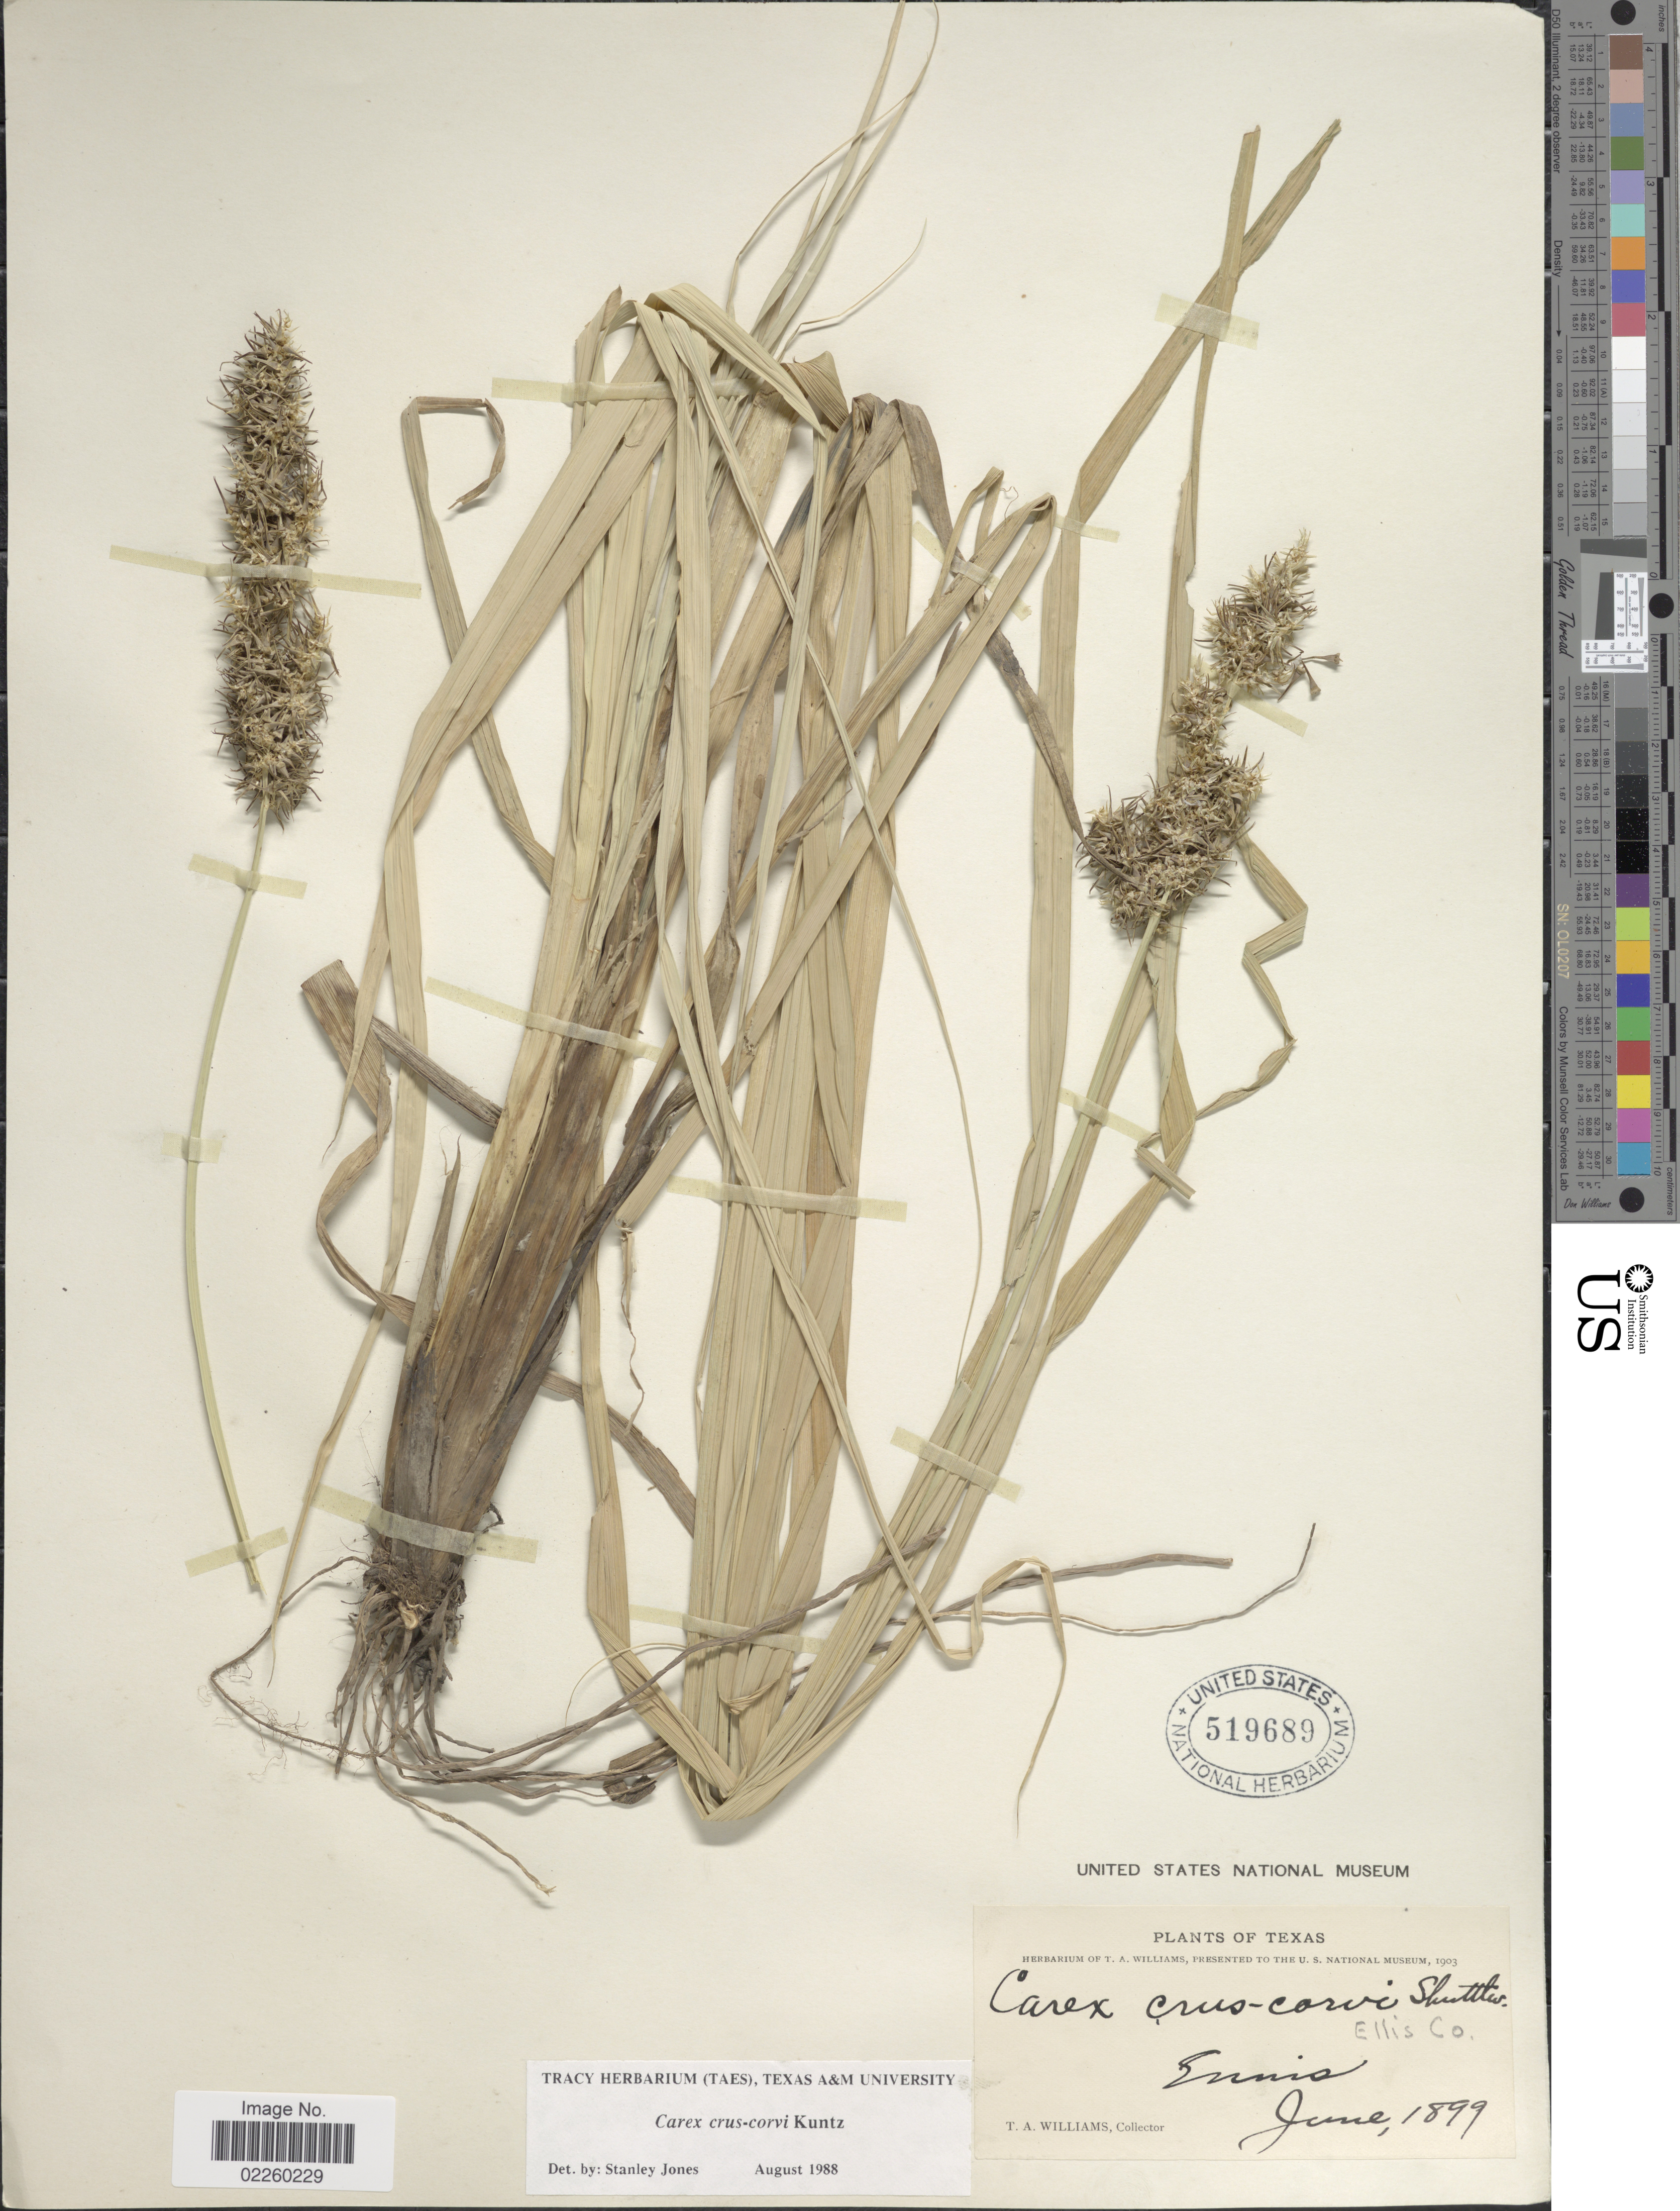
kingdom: Plantae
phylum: Tracheophyta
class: Liliopsida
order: Poales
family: Cyperaceae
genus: Carex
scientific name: Carex crus-corvi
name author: Shuttlew. ex Kunze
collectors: T. A. Williams (herbarium)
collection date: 1899-06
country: United States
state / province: Texas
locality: Ennis, Ellis Co.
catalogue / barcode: US 519689